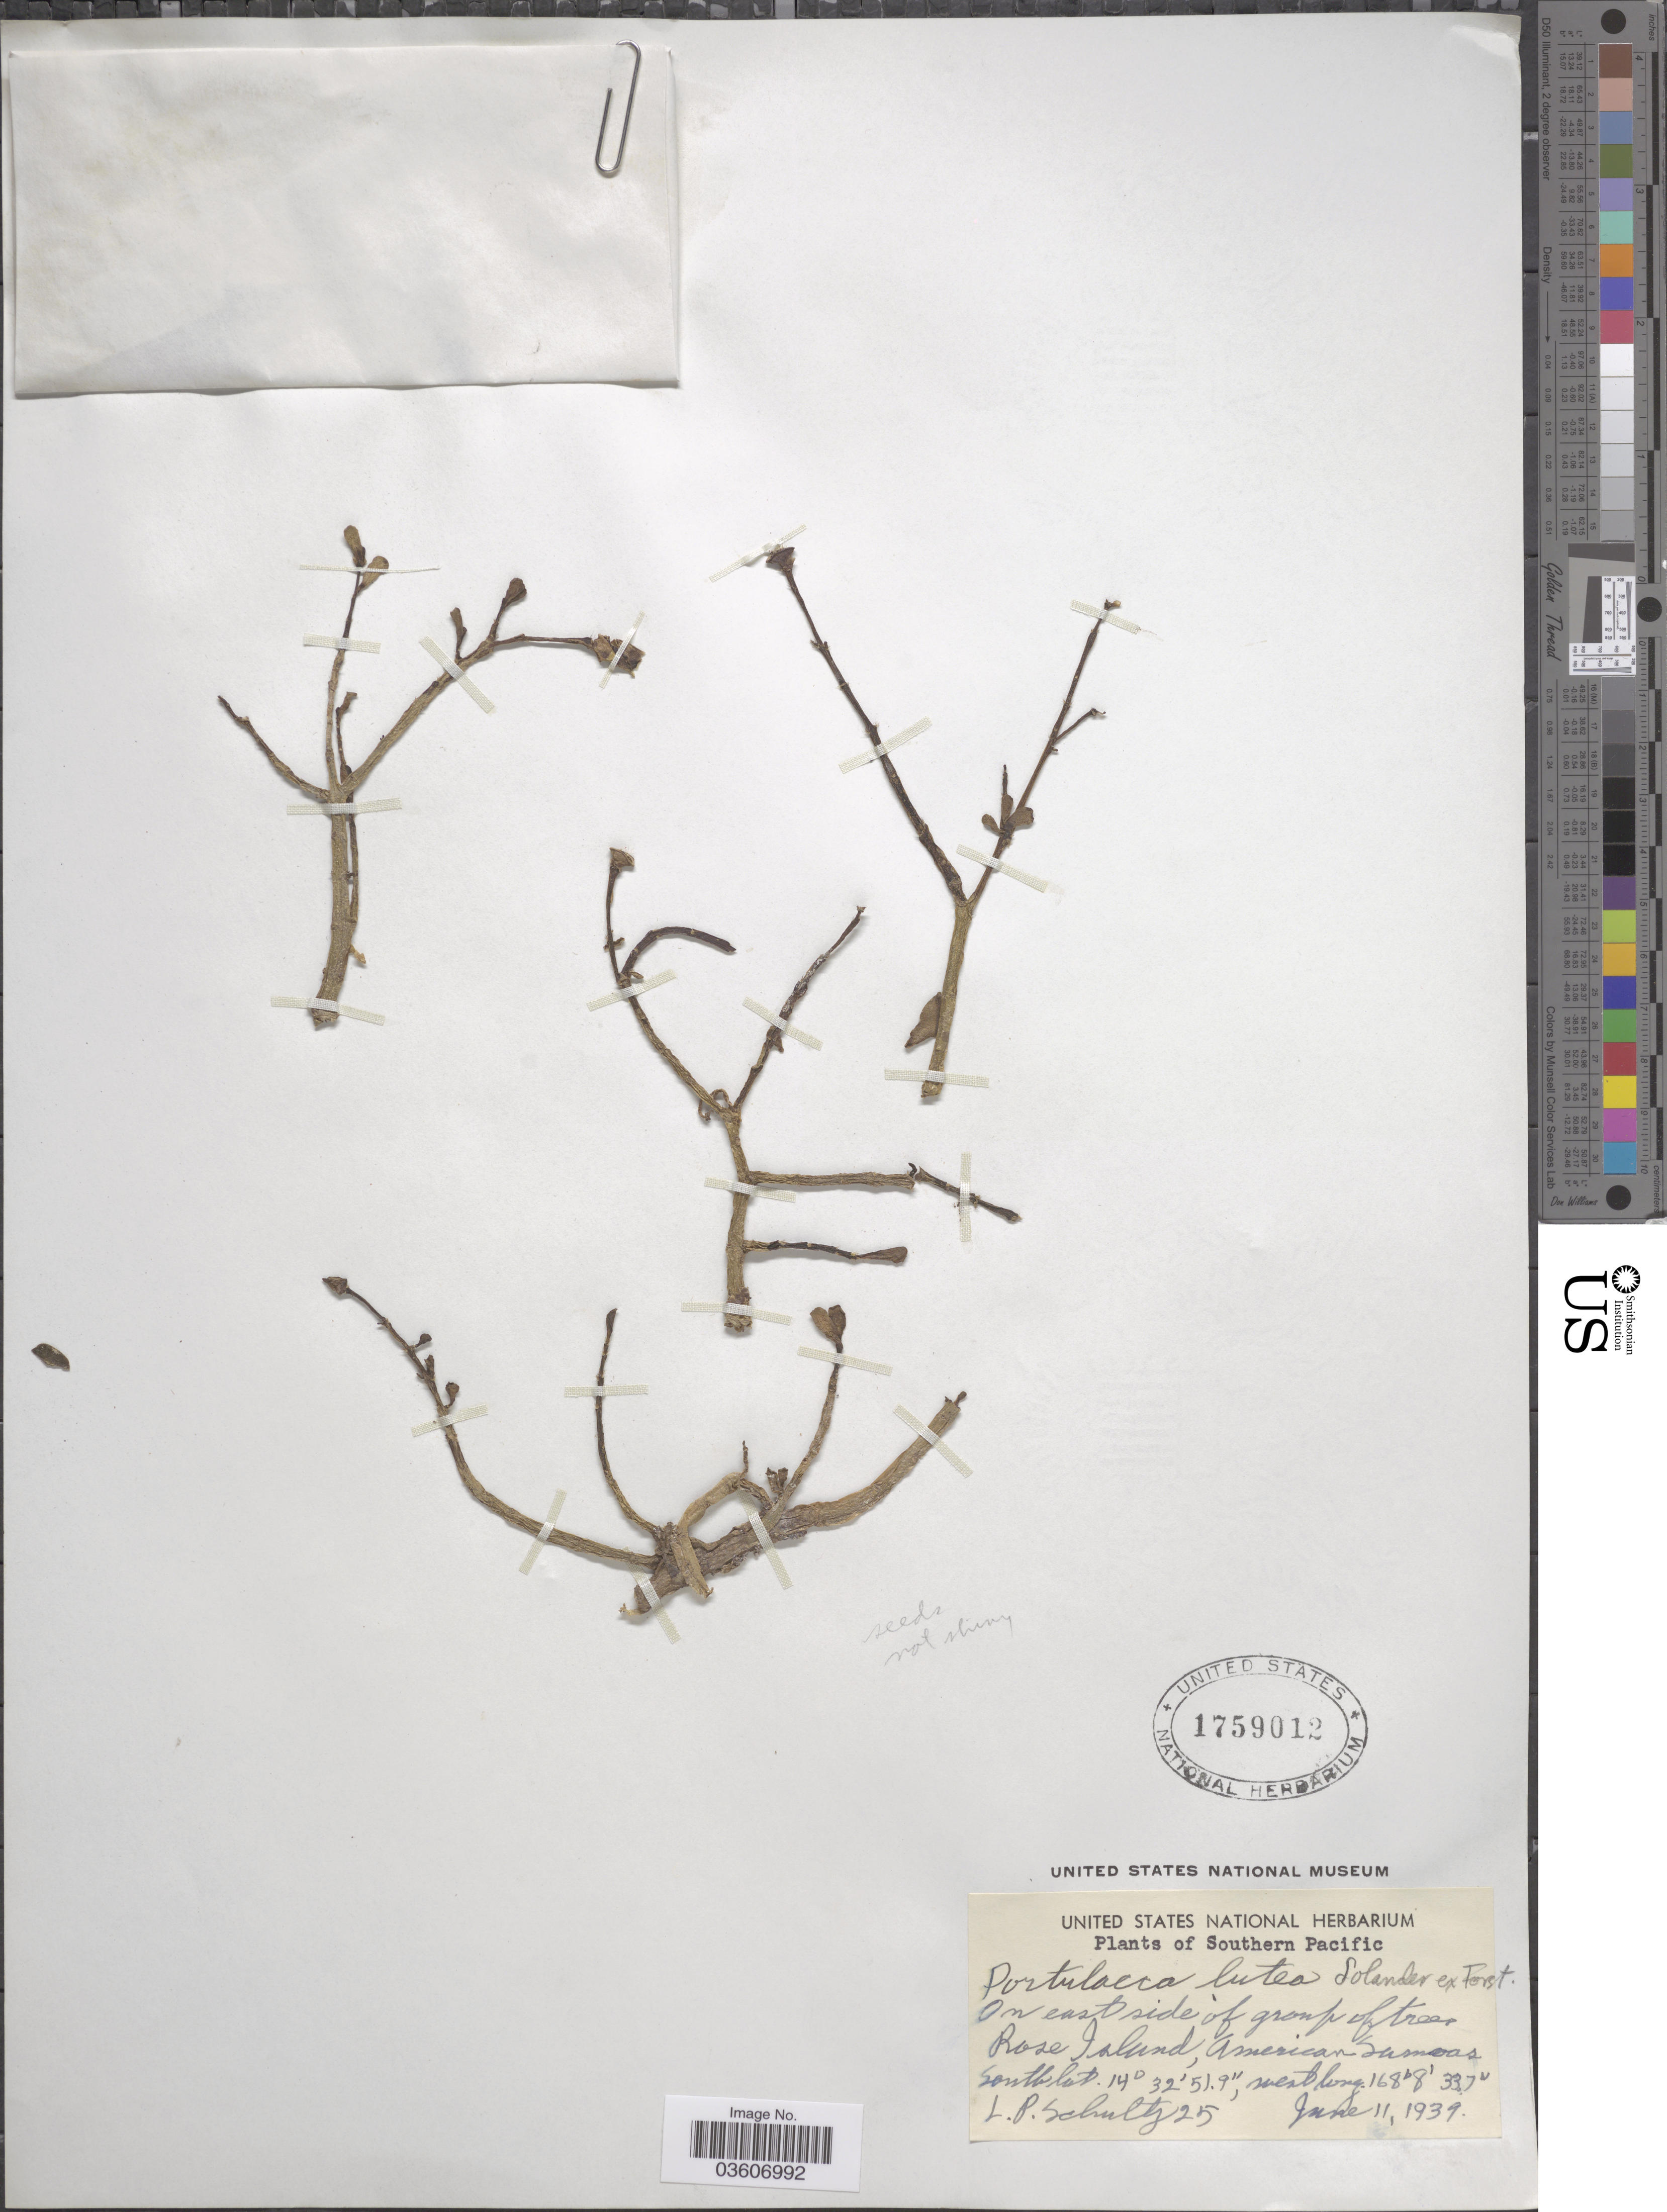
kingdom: Plantae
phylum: Tracheophyta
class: Magnoliopsida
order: Caryophyllales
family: Portulacaceae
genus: Portulaca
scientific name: Portulaca lutea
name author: Sol. ex G. Forst.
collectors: L. P. Schultz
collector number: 25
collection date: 1939-06-11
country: American Samoa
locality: Southern Pacific. On east side of group of trees. Rose Island, American Samoas.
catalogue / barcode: US 1759012